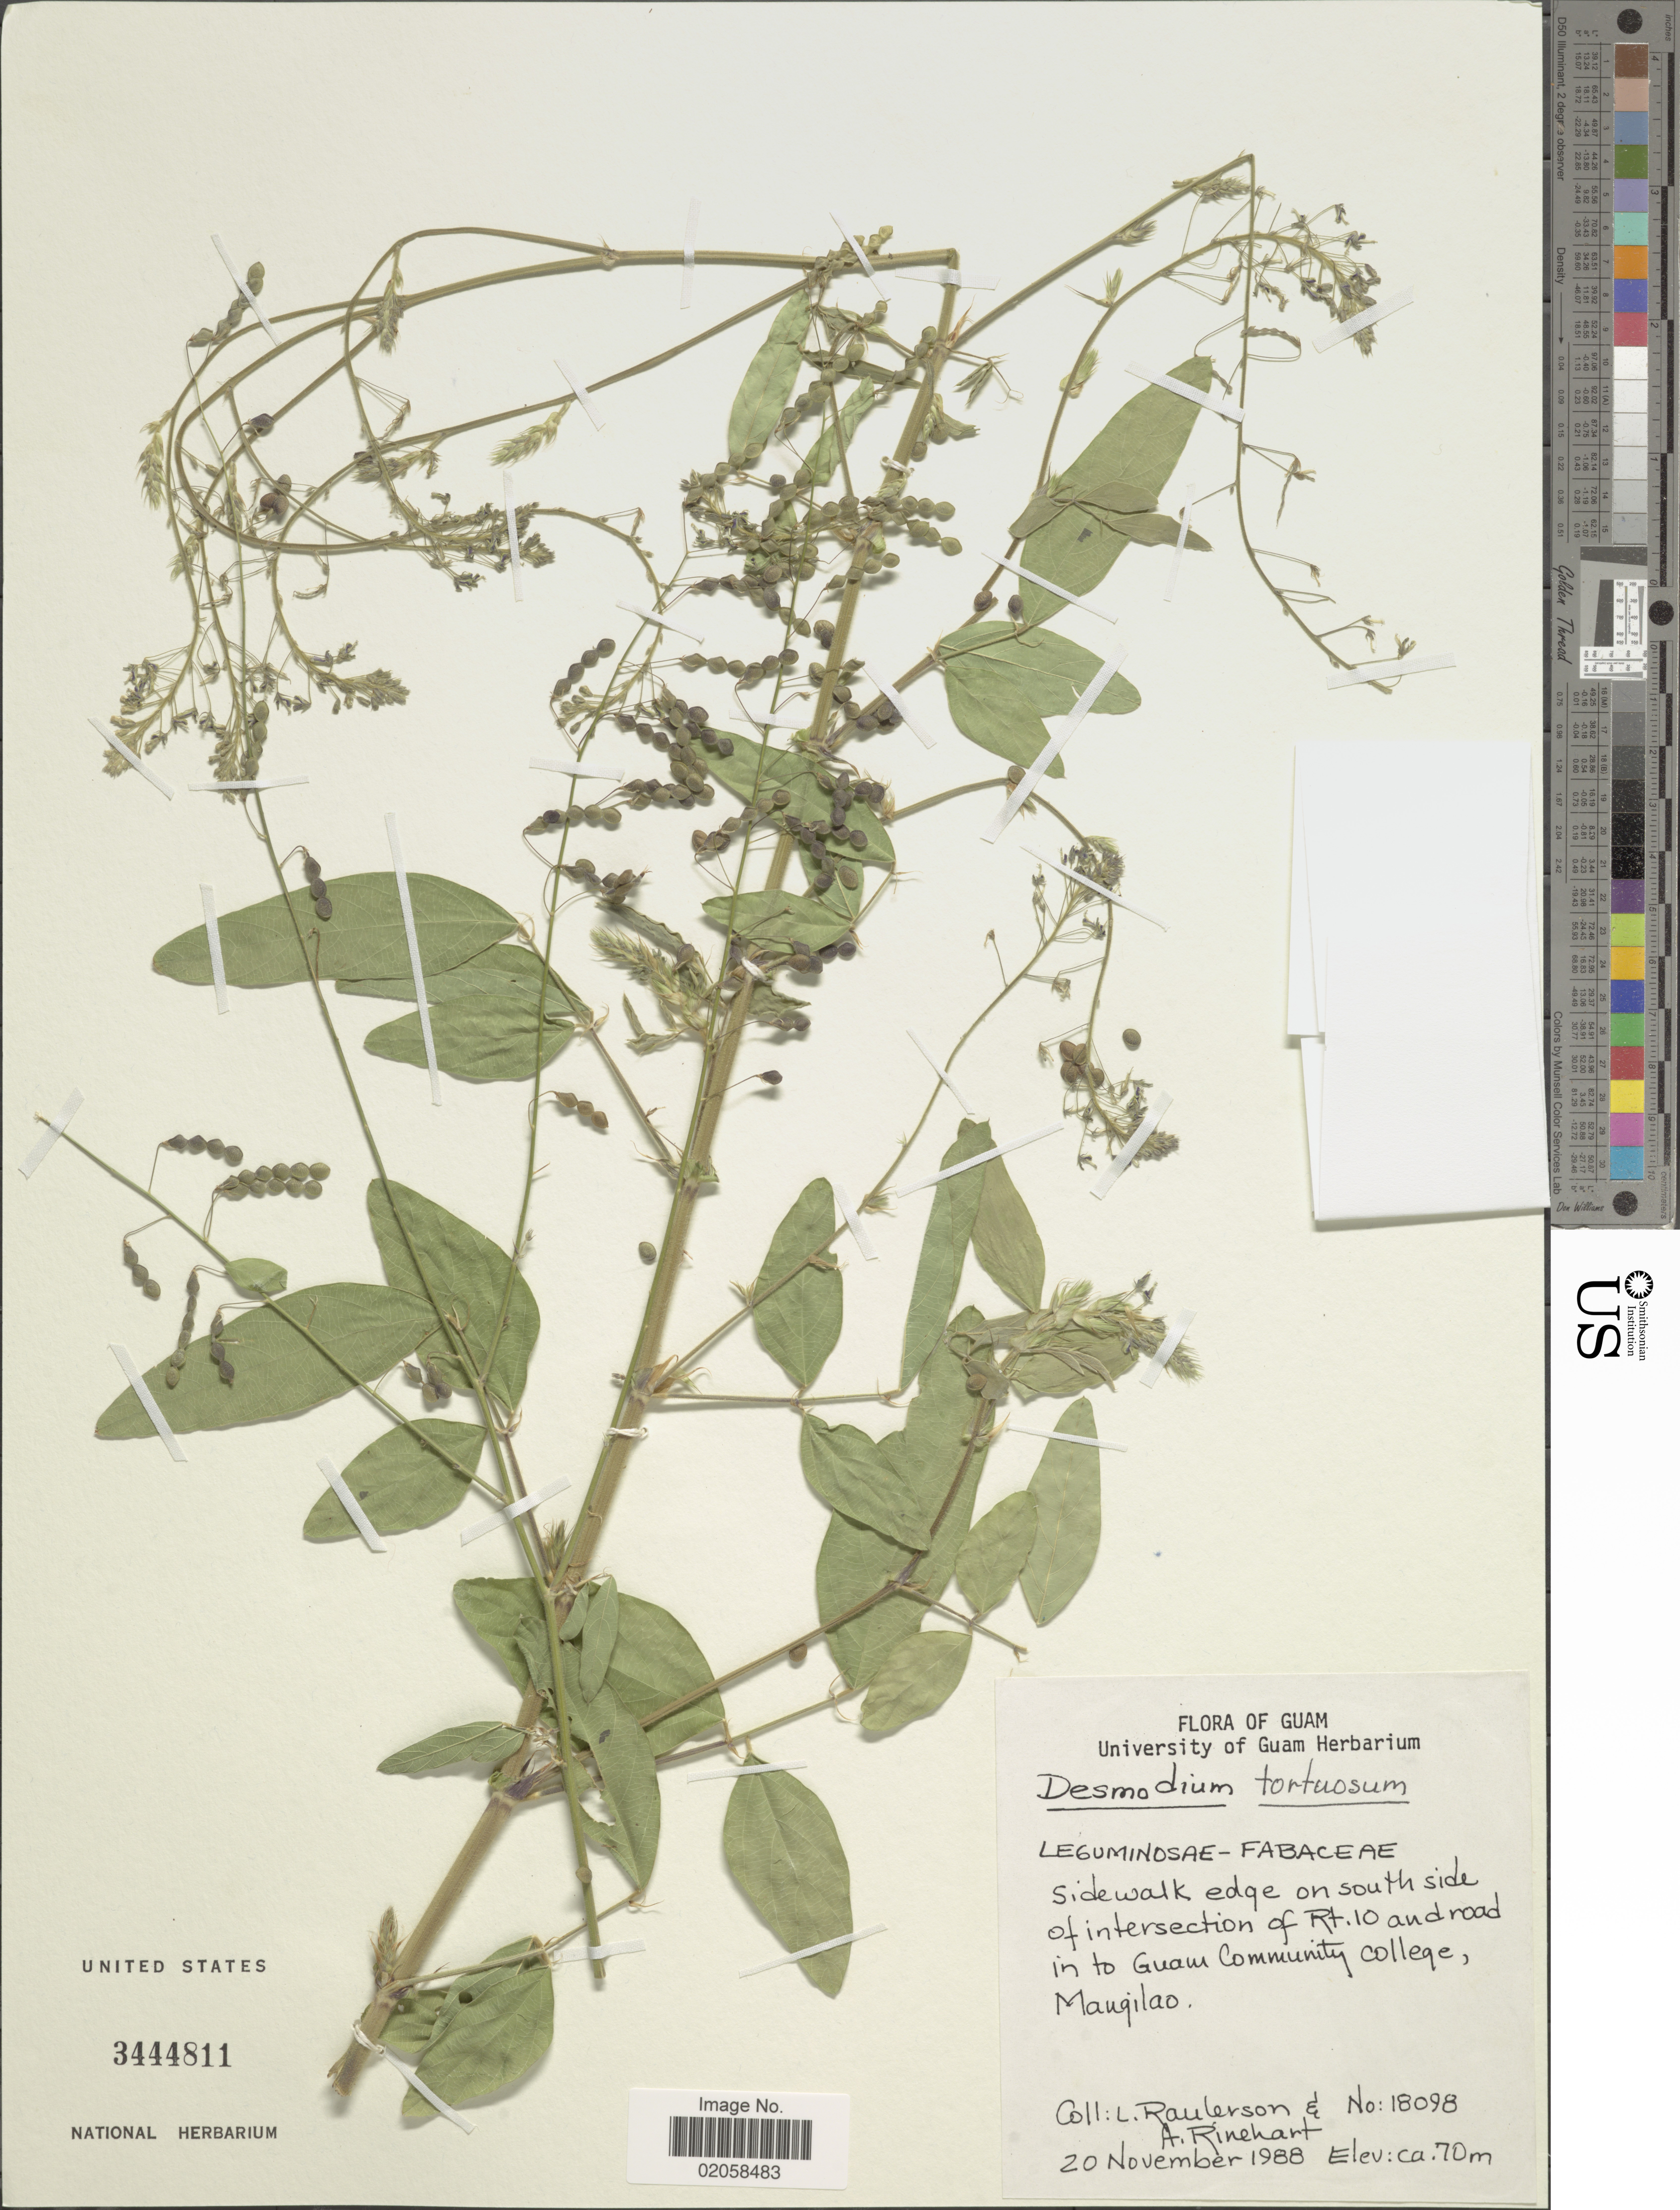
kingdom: Plantae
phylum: Tracheophyta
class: Magnoliopsida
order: Fabales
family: Fabaceae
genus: Desmodium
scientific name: Desmodium tortuosum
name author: (Sw.) DC.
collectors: L. Raulerson & A. Rinehart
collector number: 18098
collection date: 1988-11-20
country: Guam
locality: Sidewalk edge on south side of intersection of Rt. 10 and road in to Guam Community college, Mangilao.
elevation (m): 70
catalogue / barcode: US 3444811